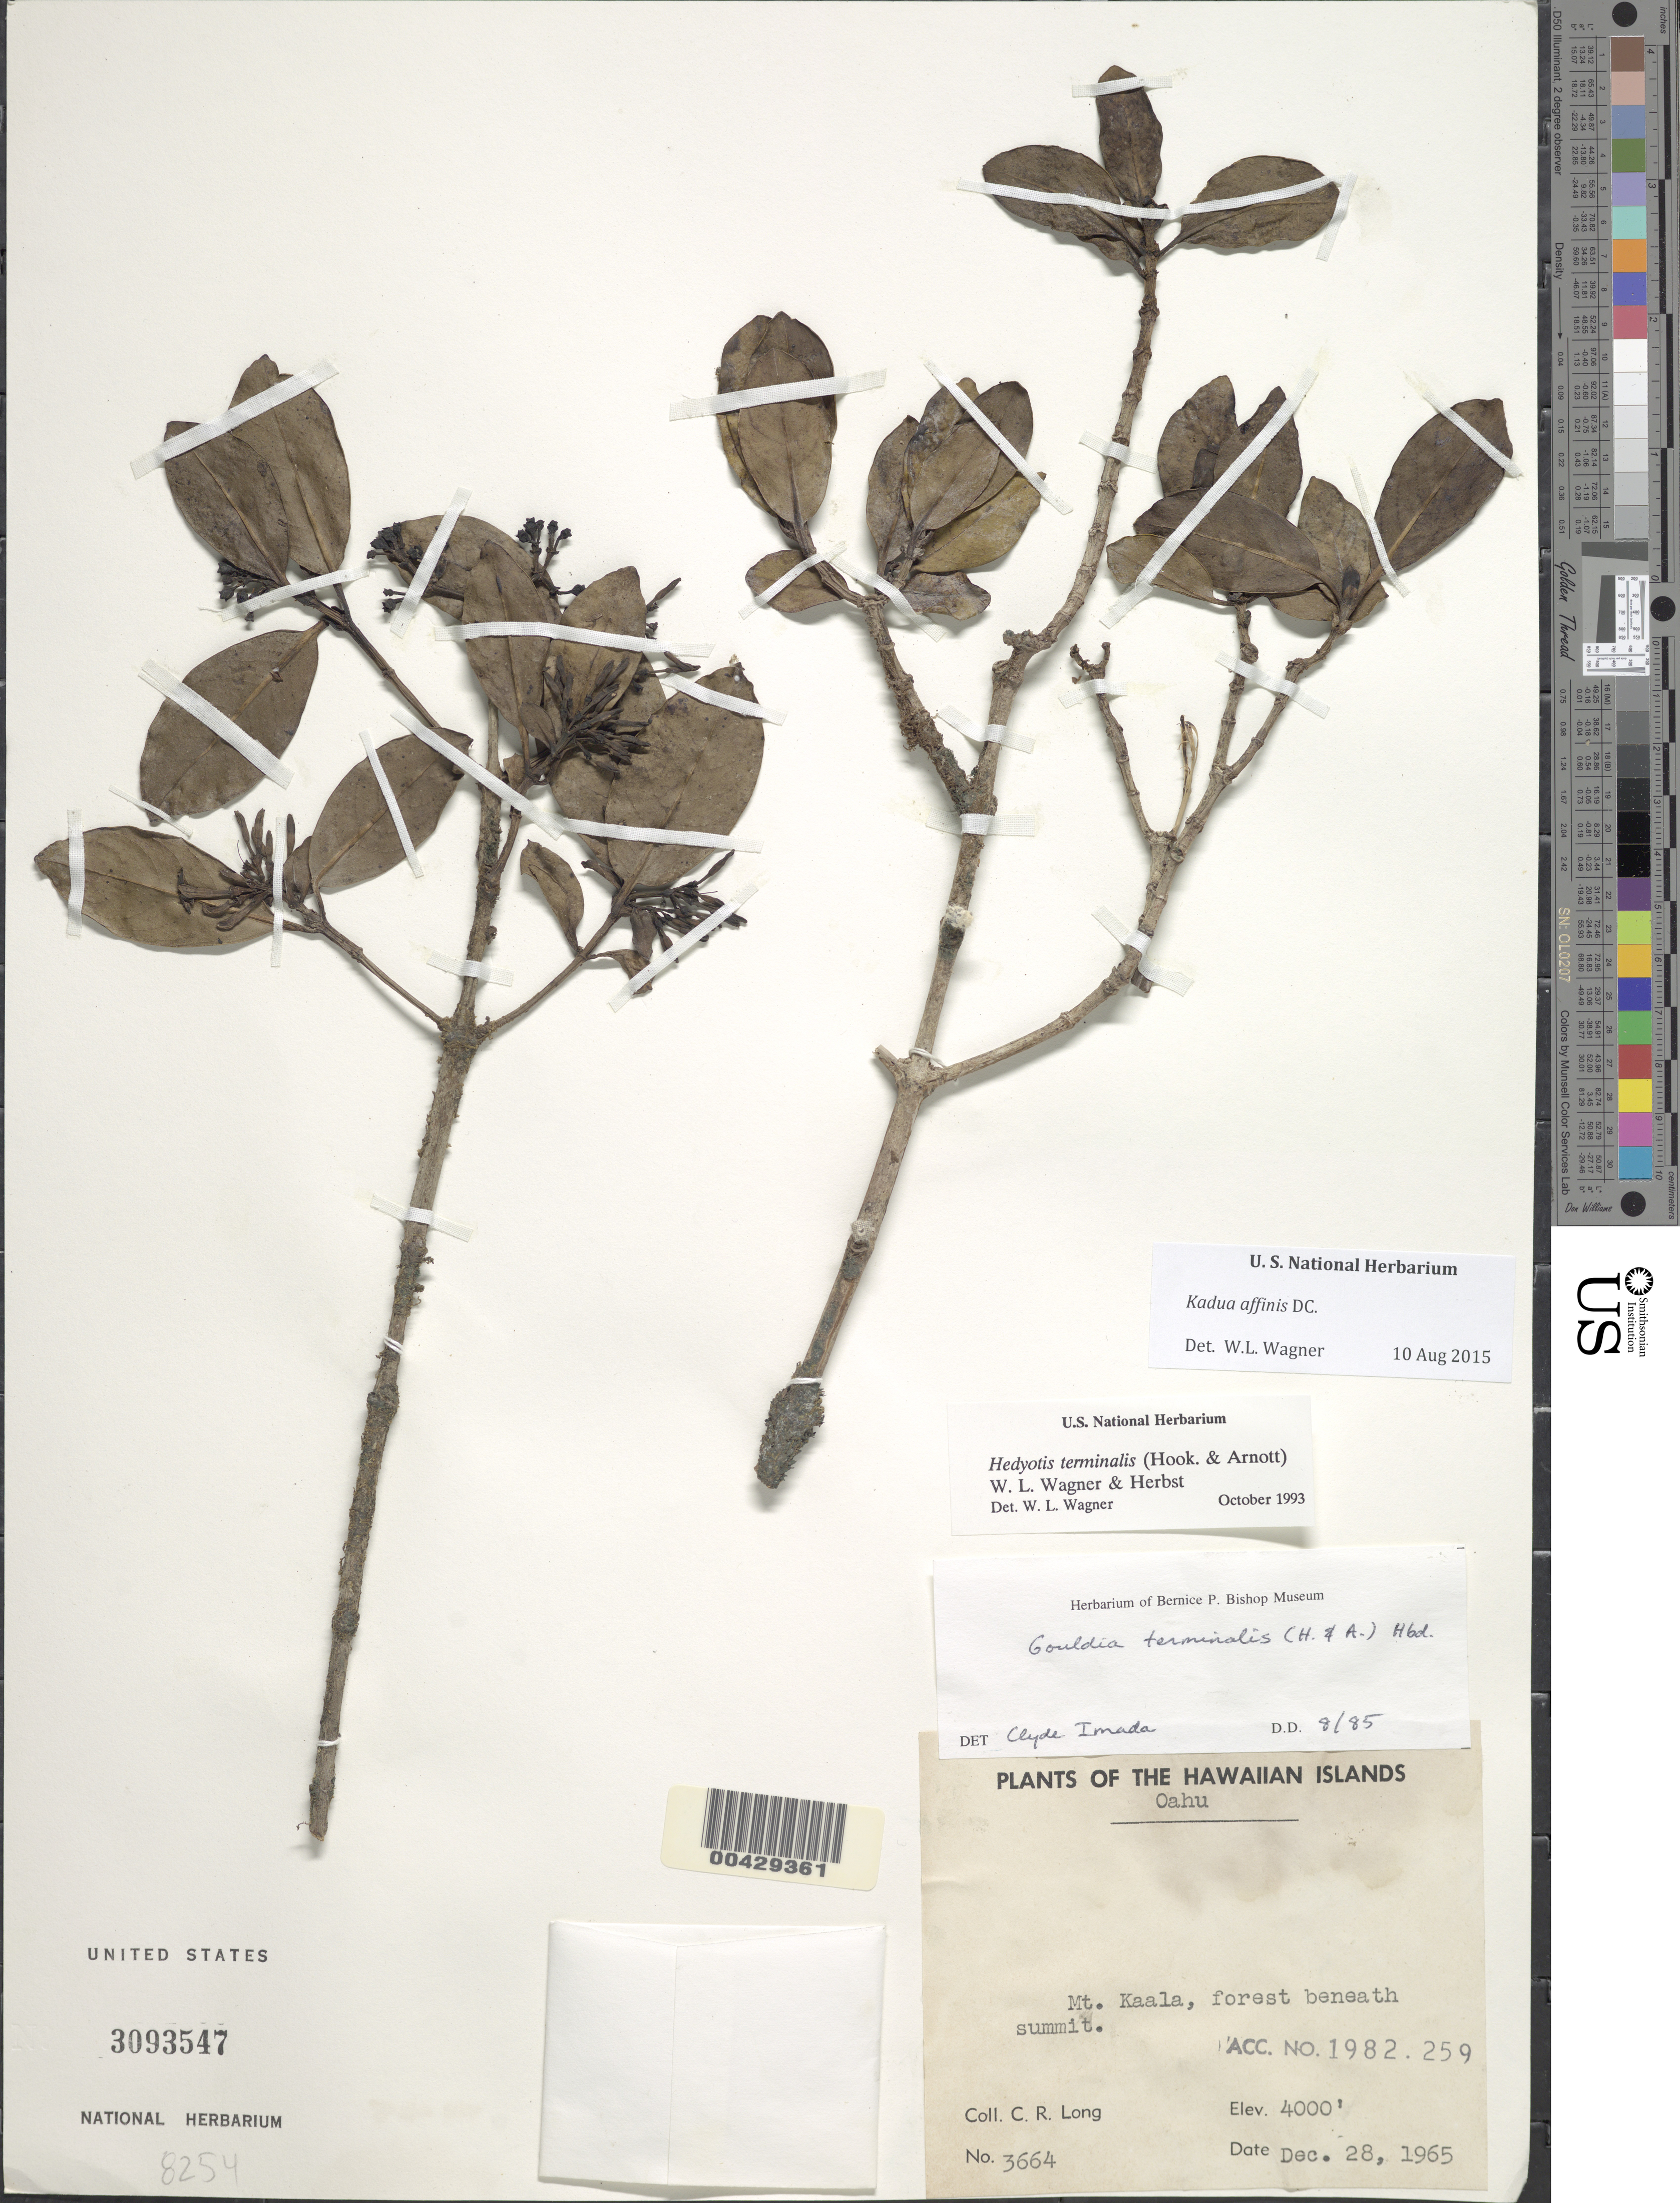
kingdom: Plantae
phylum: Tracheophyta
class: Magnoliopsida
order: Gentianales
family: Rubiaceae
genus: Kadua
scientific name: Kadua affinis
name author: DC.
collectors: C. Long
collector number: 3664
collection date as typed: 28 Dec 1965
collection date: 1965-12-28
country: United States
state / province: Hawaii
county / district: Honolulu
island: Oahu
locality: Mount Kaala, forest beneath summit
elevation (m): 1219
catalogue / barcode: US 3093547